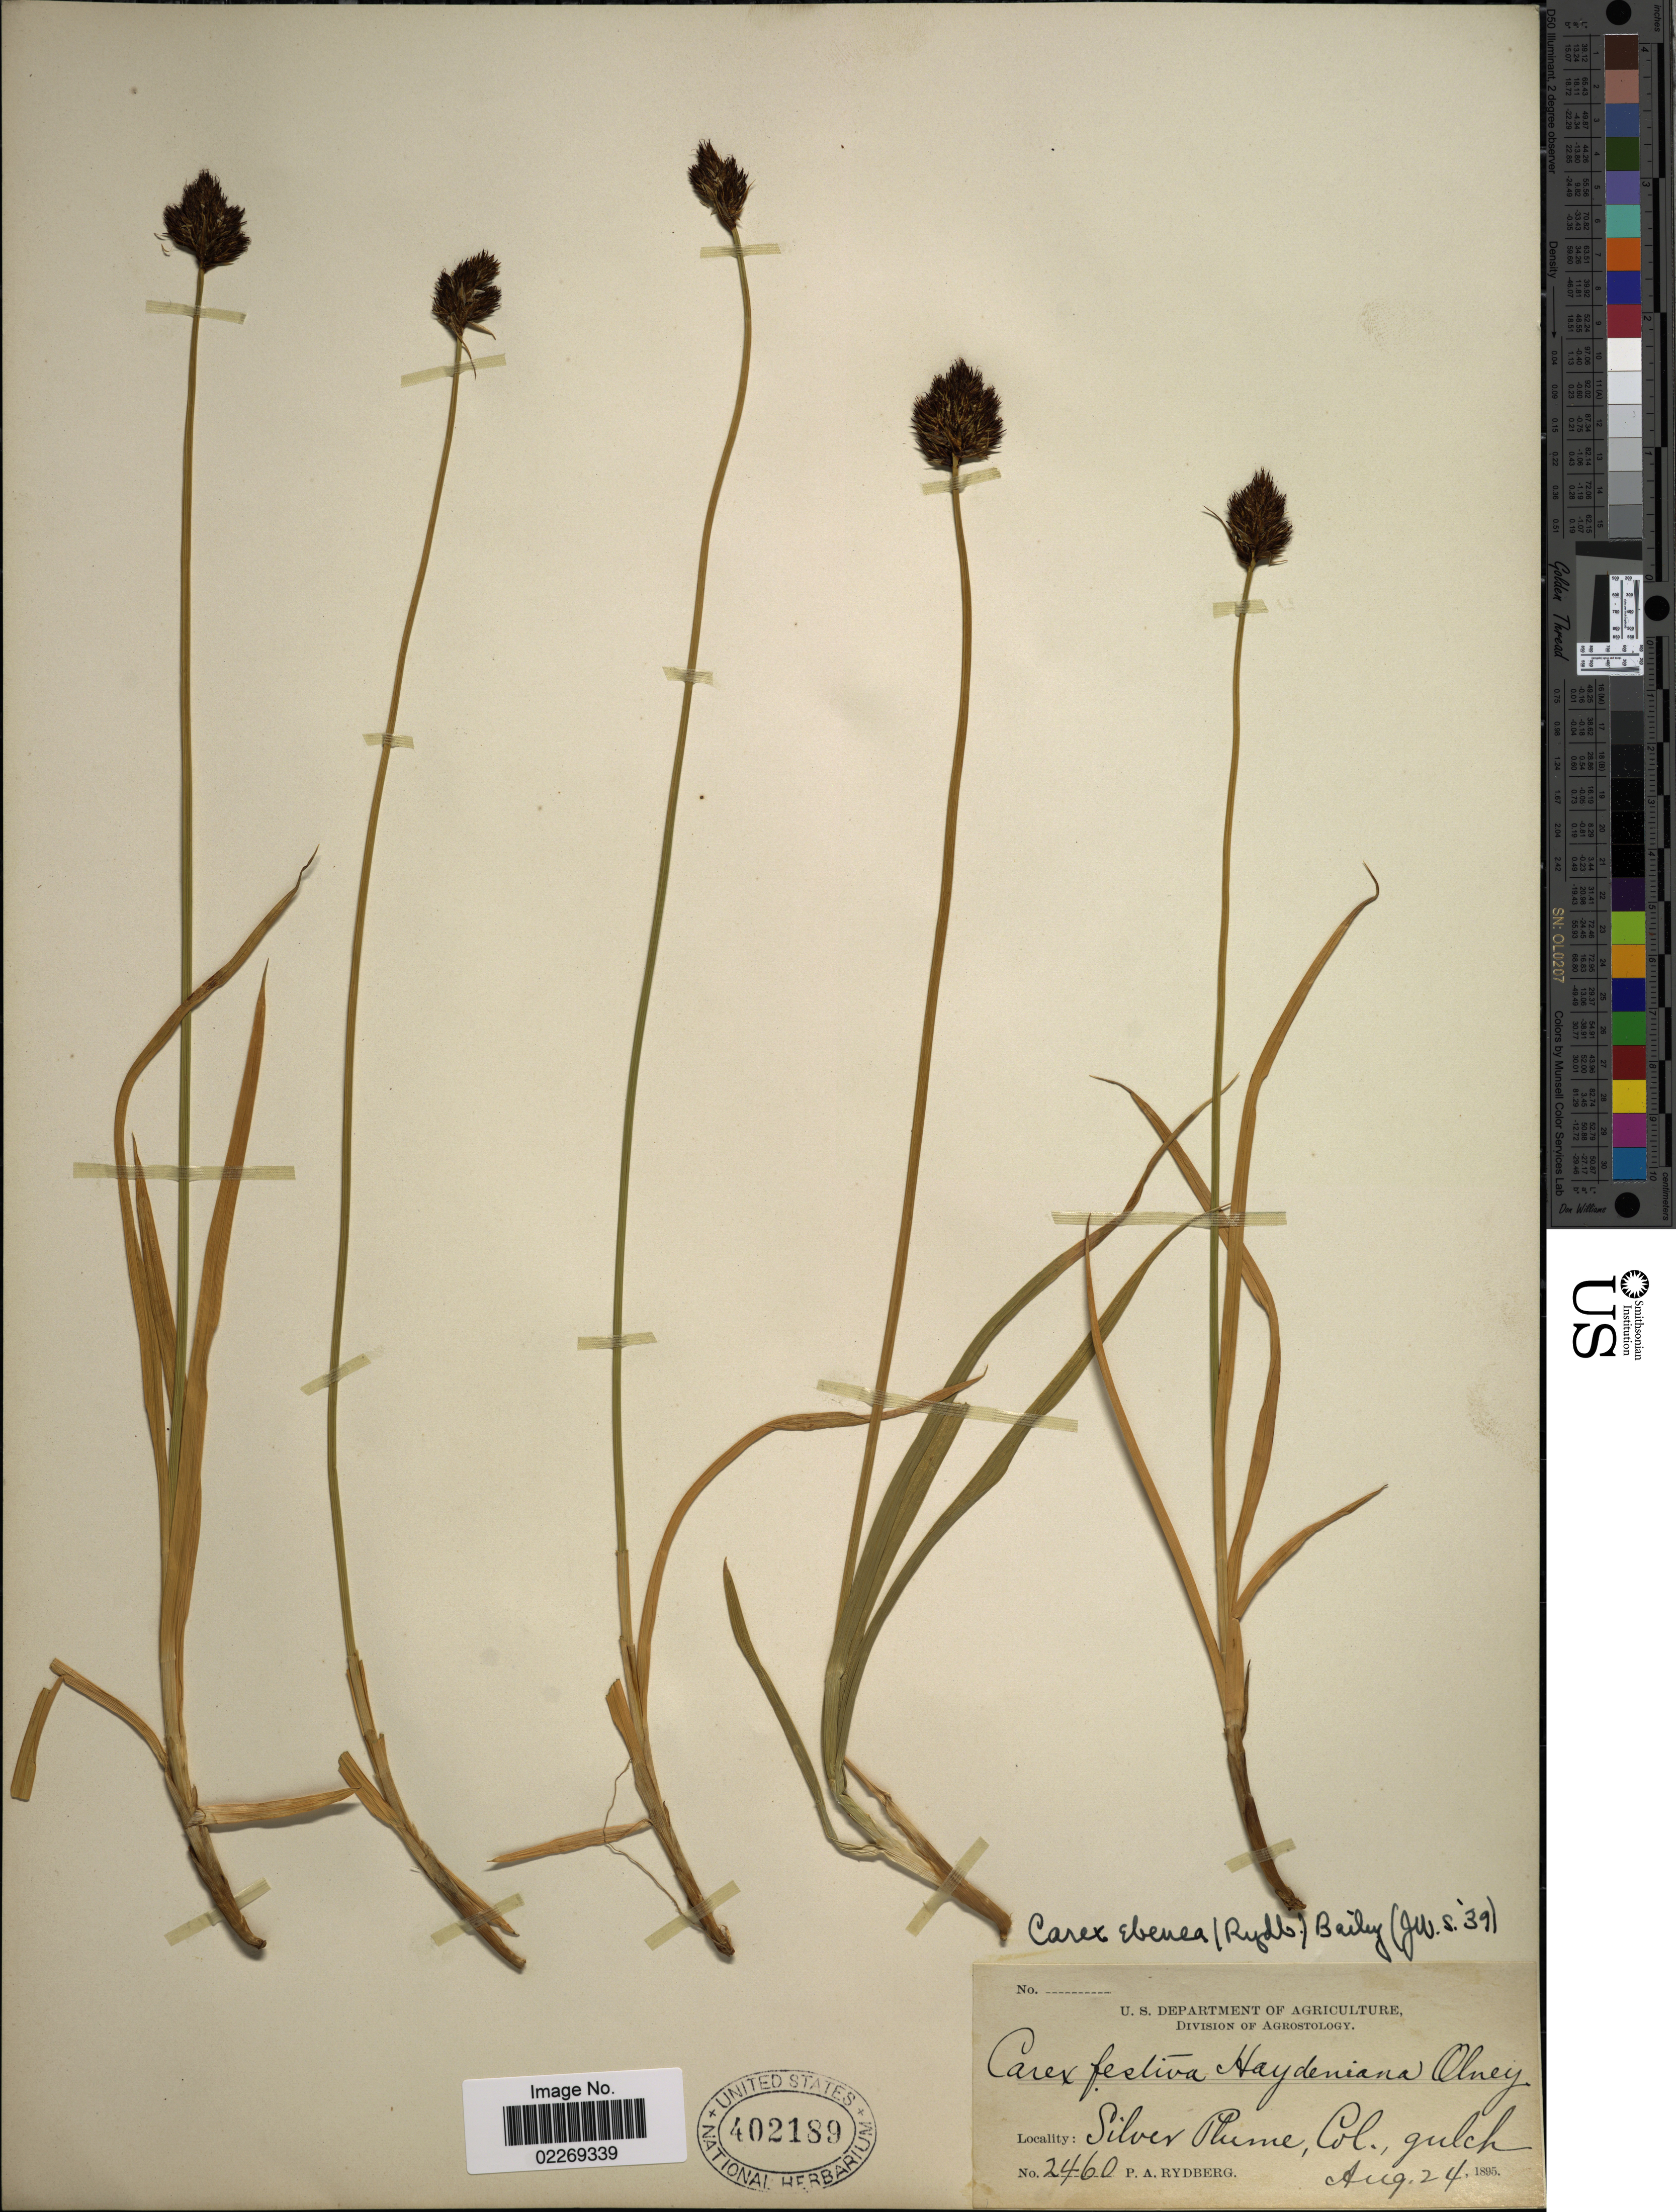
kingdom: Plantae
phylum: Tracheophyta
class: Liliopsida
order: Poales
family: Cyperaceae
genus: Carex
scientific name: Carex ebenea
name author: Rydb.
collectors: P. A. Rydberg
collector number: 2460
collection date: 1895-08-24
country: United States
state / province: Colorado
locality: Silver Plume - gulch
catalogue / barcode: US 402189